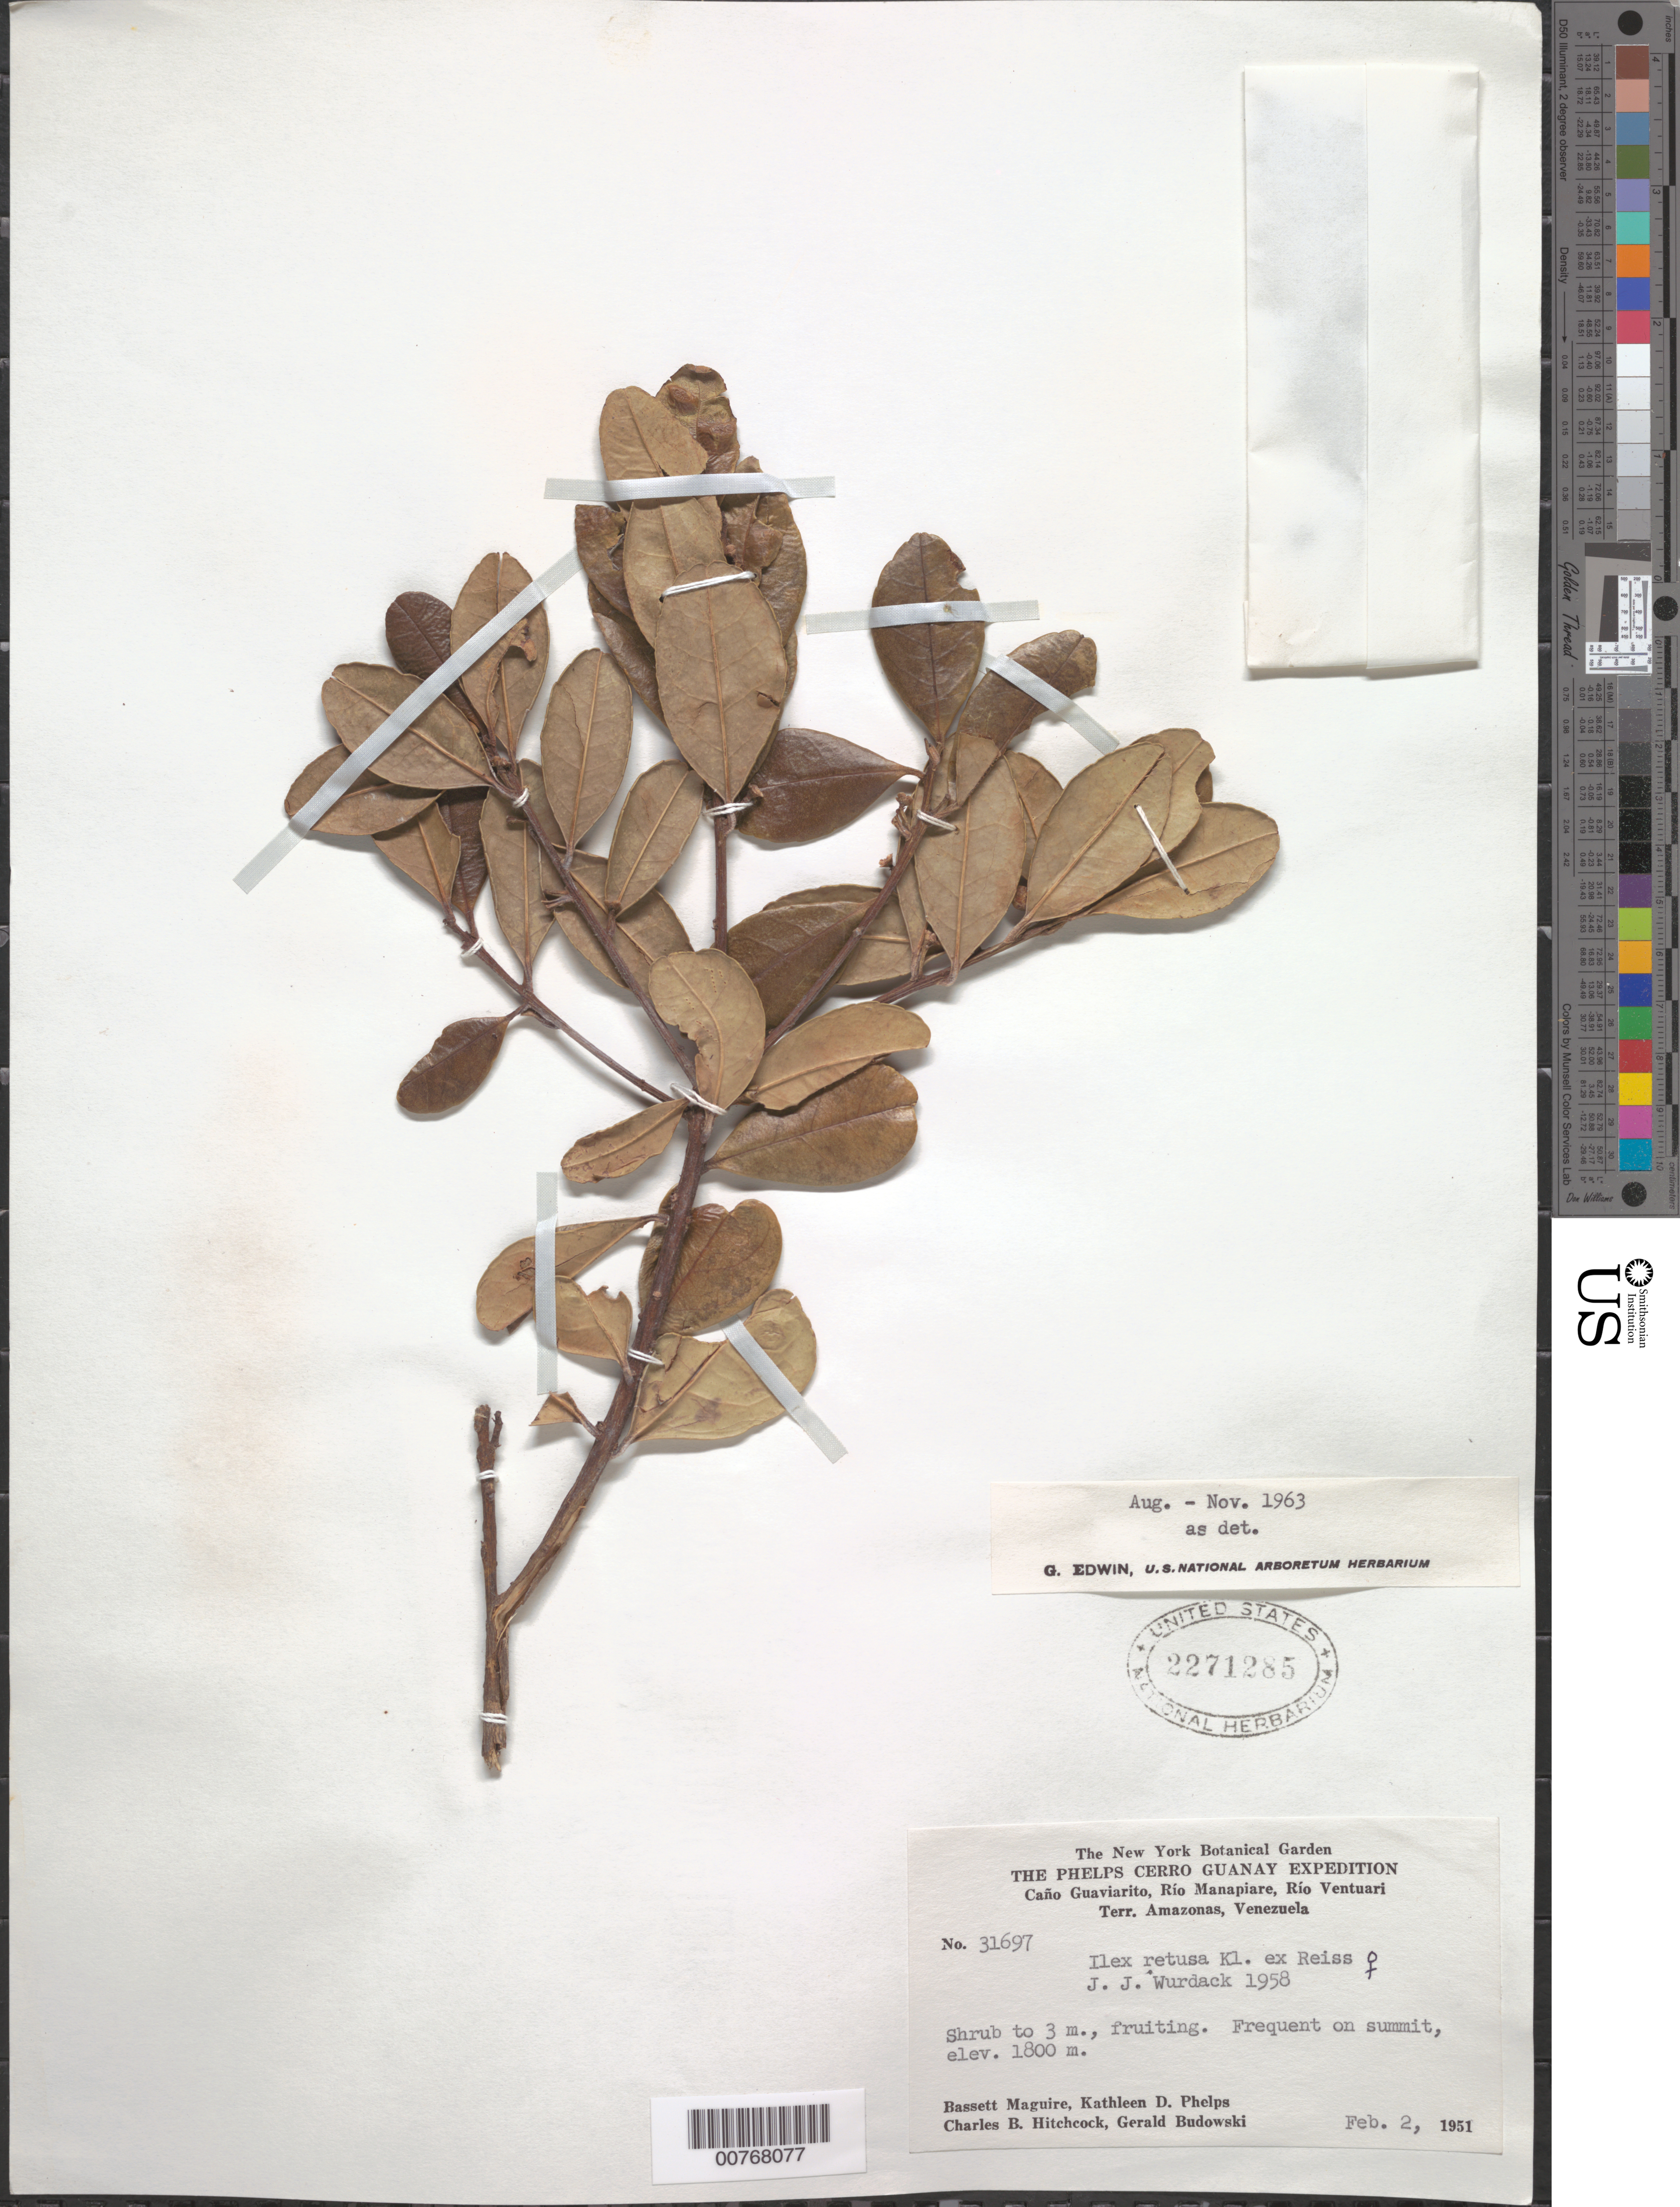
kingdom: Plantae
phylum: Tracheophyta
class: Magnoliopsida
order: Aquifoliales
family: Aquifoliaceae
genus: Ilex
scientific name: Ilex retusa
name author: Klotzsch ex Reissek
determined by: Wurdack, John J., (US), US (UNITED STATES)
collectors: B. Maguire, K. D. Phelps, C. B. Hitchcock & G. Budowski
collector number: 31697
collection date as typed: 2-Feb-51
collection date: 1951-02-02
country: Venezuela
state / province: Amazonas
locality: Caño Guaviarito, Río Manapiare, Río Ventuari, Cerro Guanay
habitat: Summit of Cerro Guanay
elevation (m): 1800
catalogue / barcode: US 2271285